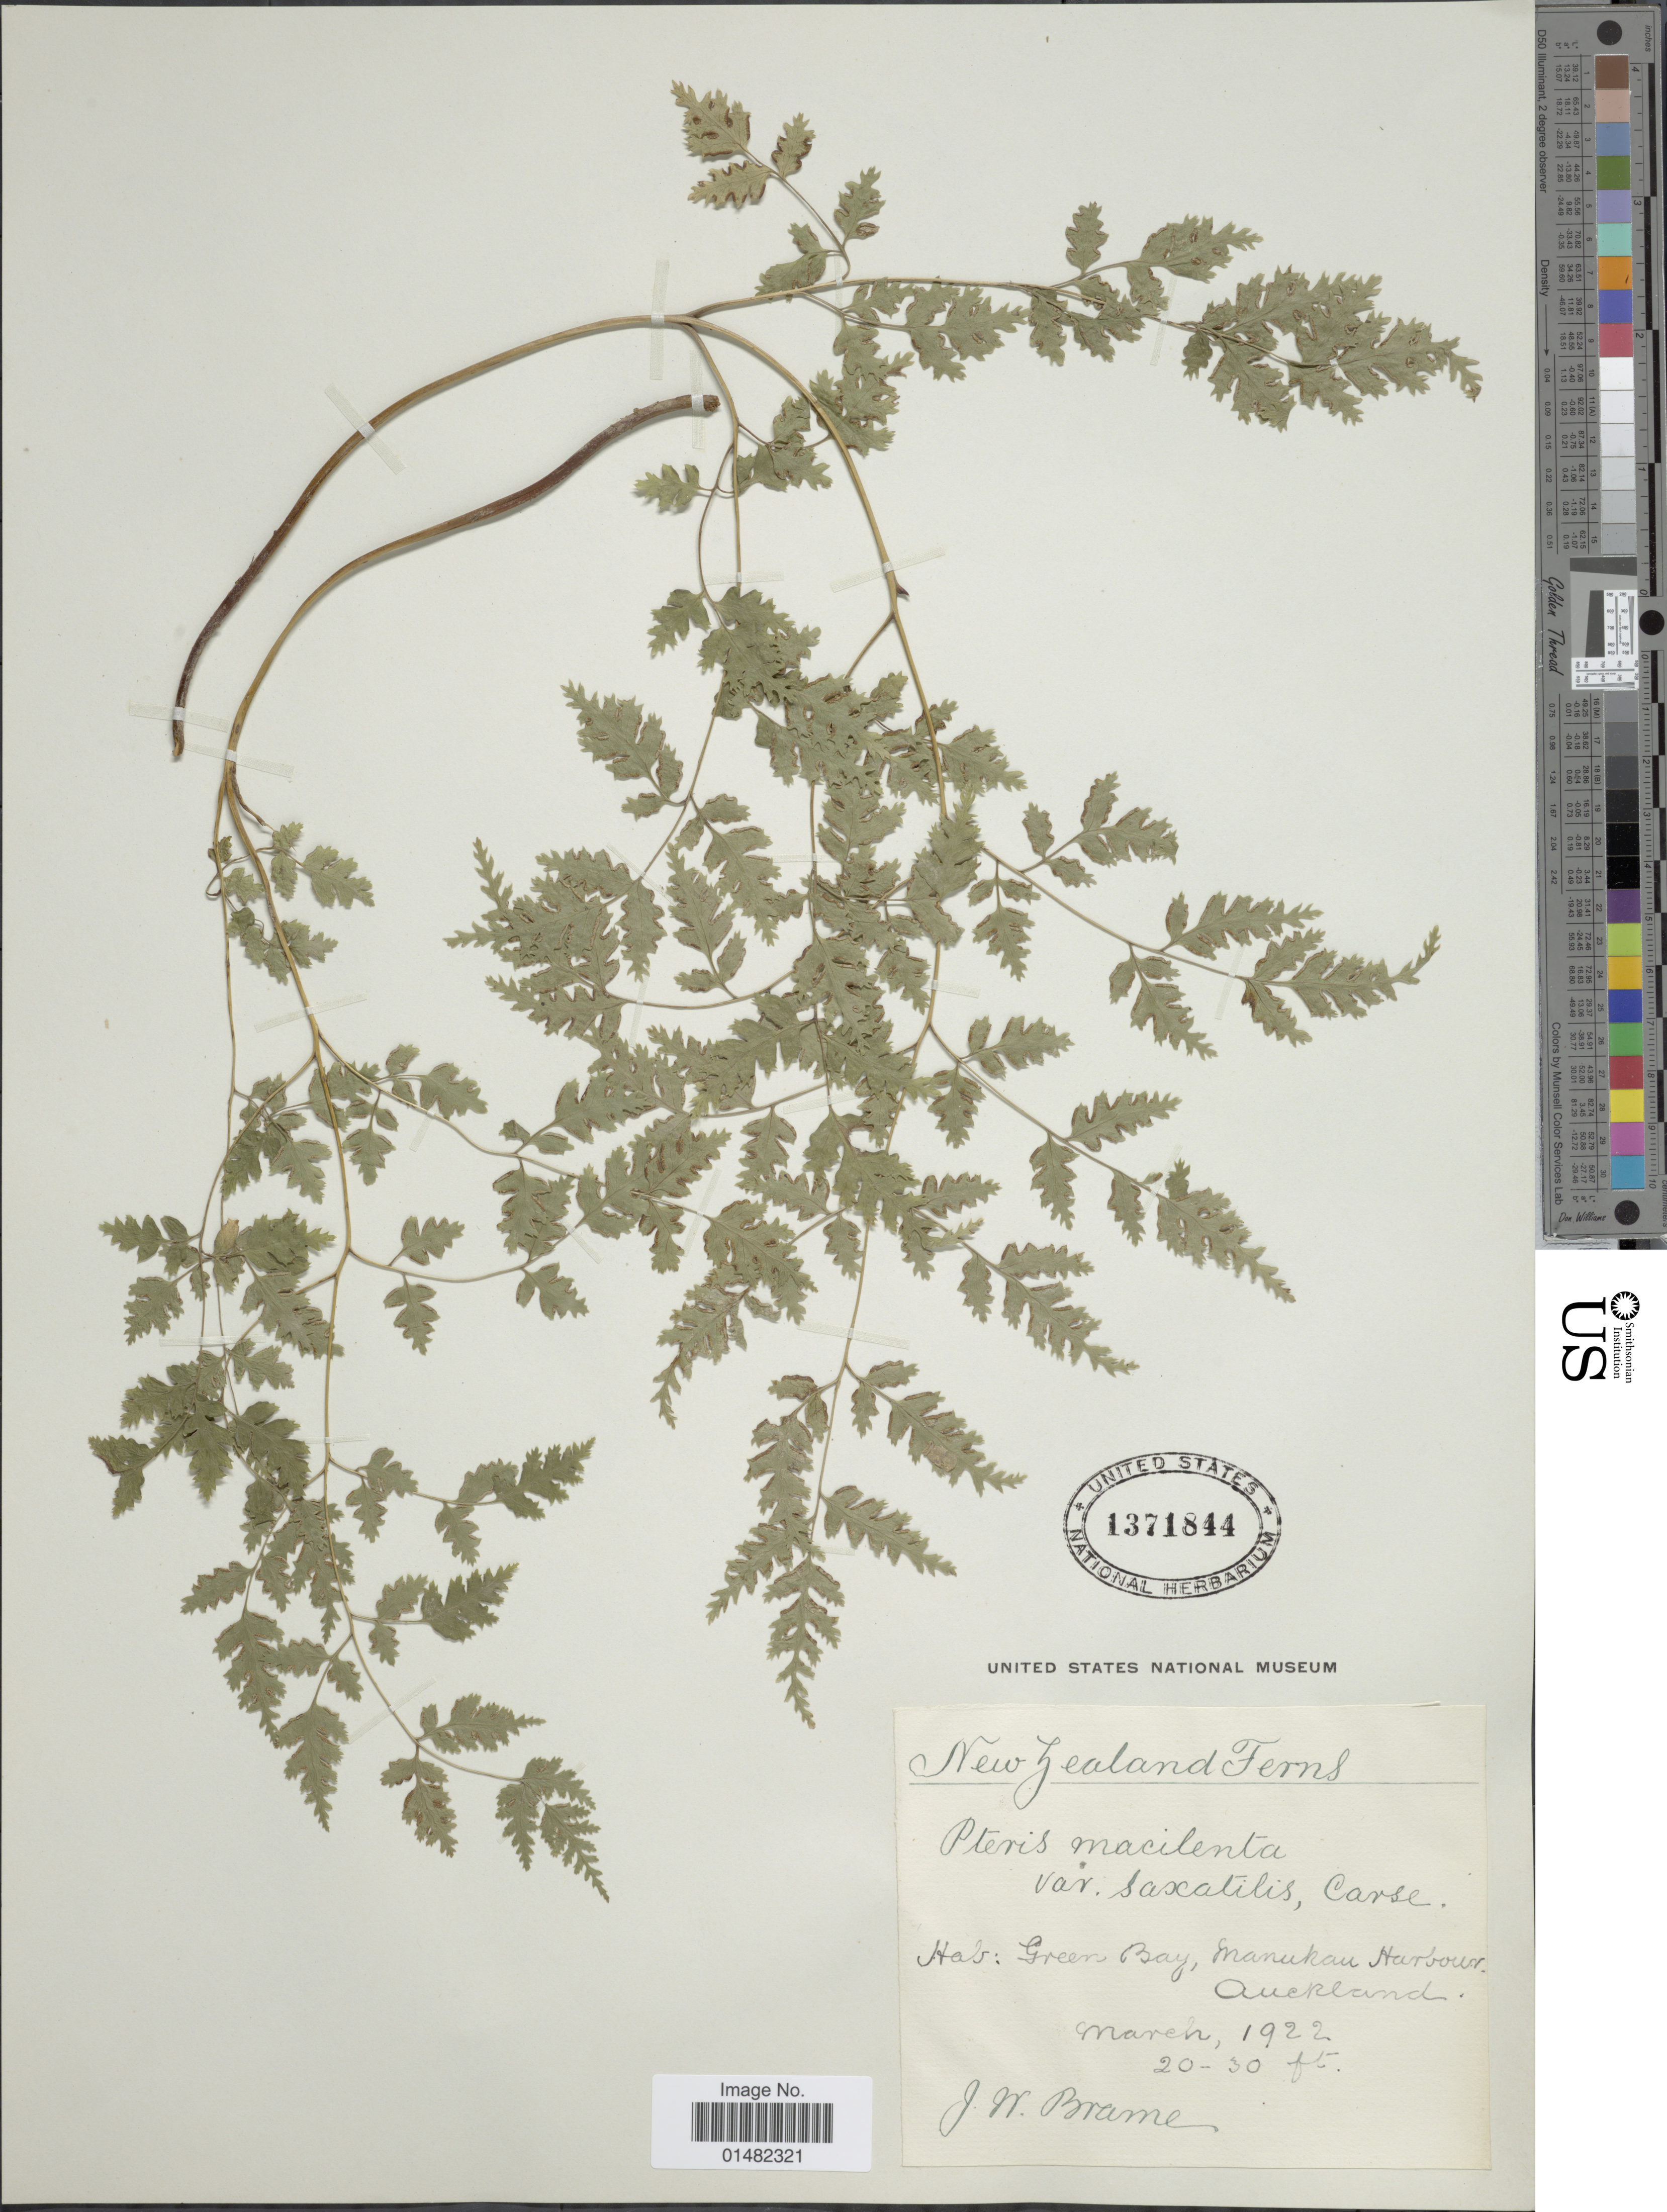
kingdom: Plantae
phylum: Tracheophyta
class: Polypodiopsida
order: Polypodiales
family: Pteridaceae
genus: Pteris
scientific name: Pteris macilenta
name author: A. Rich.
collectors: J. Brame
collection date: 1922-03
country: New Zealand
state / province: Auckland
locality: Green Bay, Manukau Harbour, Auckland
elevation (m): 6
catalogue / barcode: US 1371844